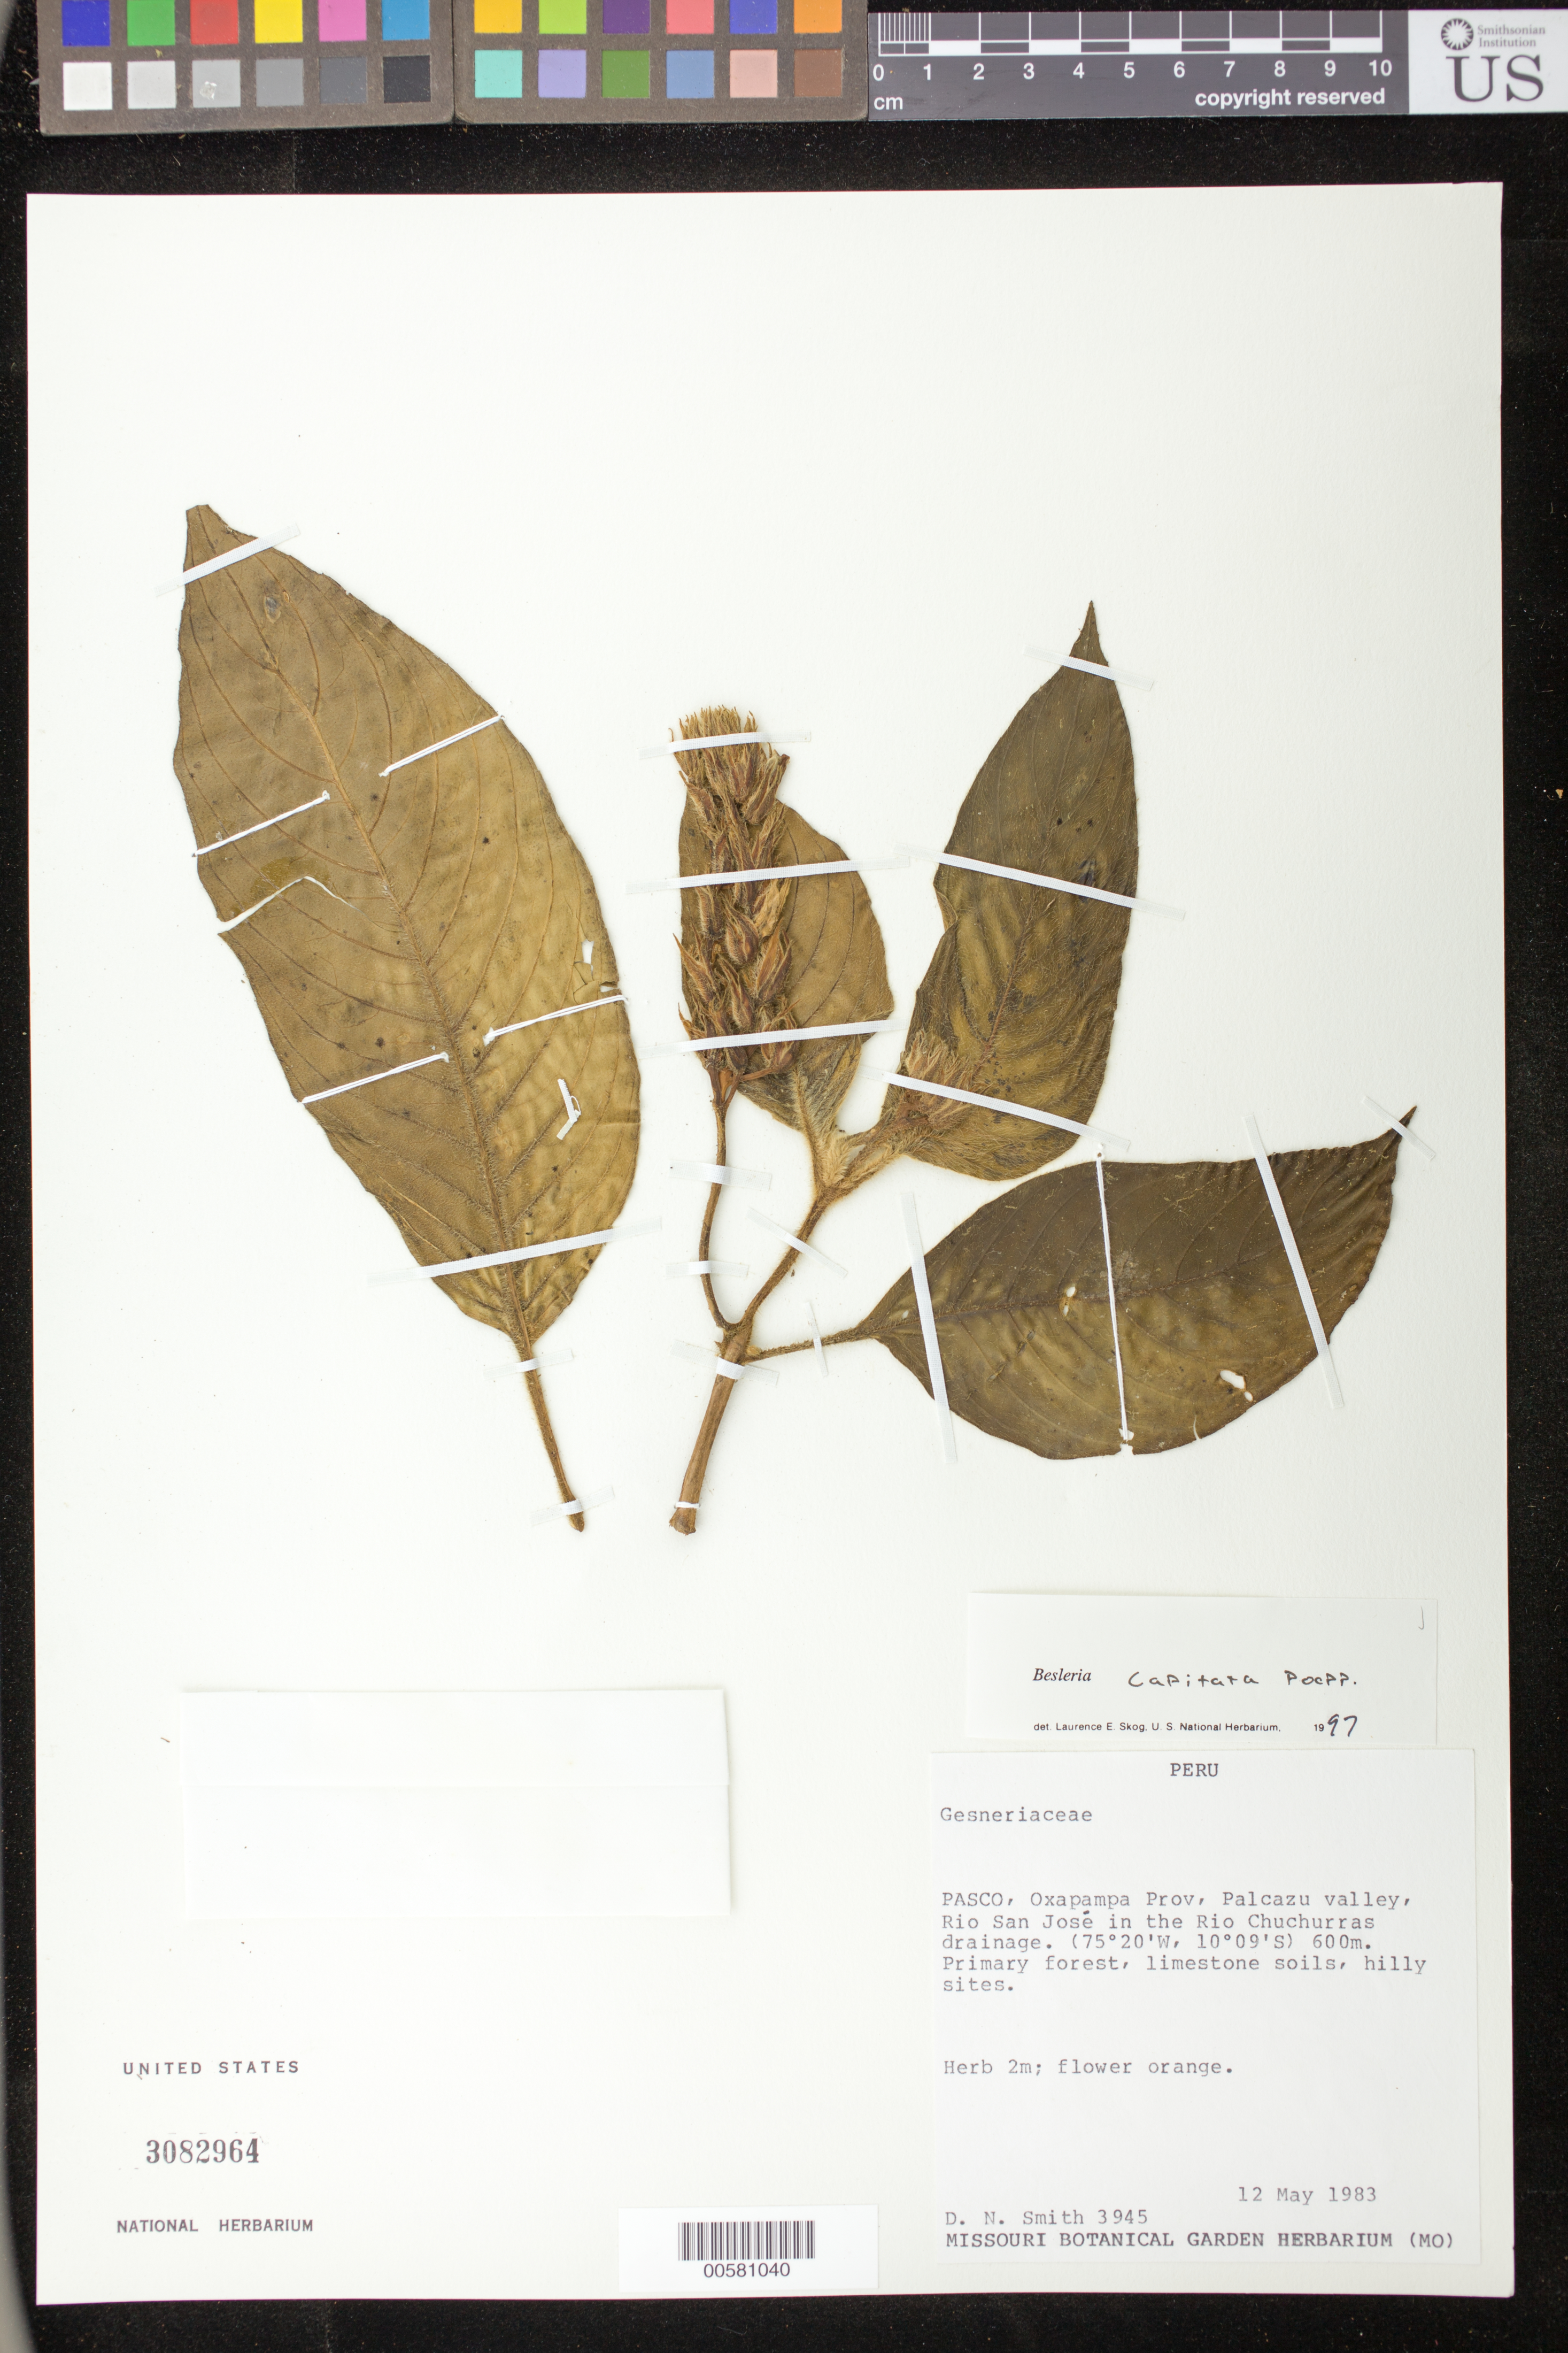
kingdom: Plantae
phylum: Tracheophyta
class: Magnoliopsida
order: Lamiales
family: Gesneriaceae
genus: Besleria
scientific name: Besleria capitata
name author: Poepp.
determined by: Clark, J. L., (SEL), The Marie Selby Botanical Garden (UNITED STATES)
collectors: D. Smith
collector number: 3945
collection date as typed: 12 May 1983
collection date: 1983-05-12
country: Peru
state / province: Pasco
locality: Prov. Oxapampa; Palcazu valley, Rio San José in the Rio Chuchurras drainage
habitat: Primary forest, limestone soils, hilly sites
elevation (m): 600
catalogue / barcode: US 3082964